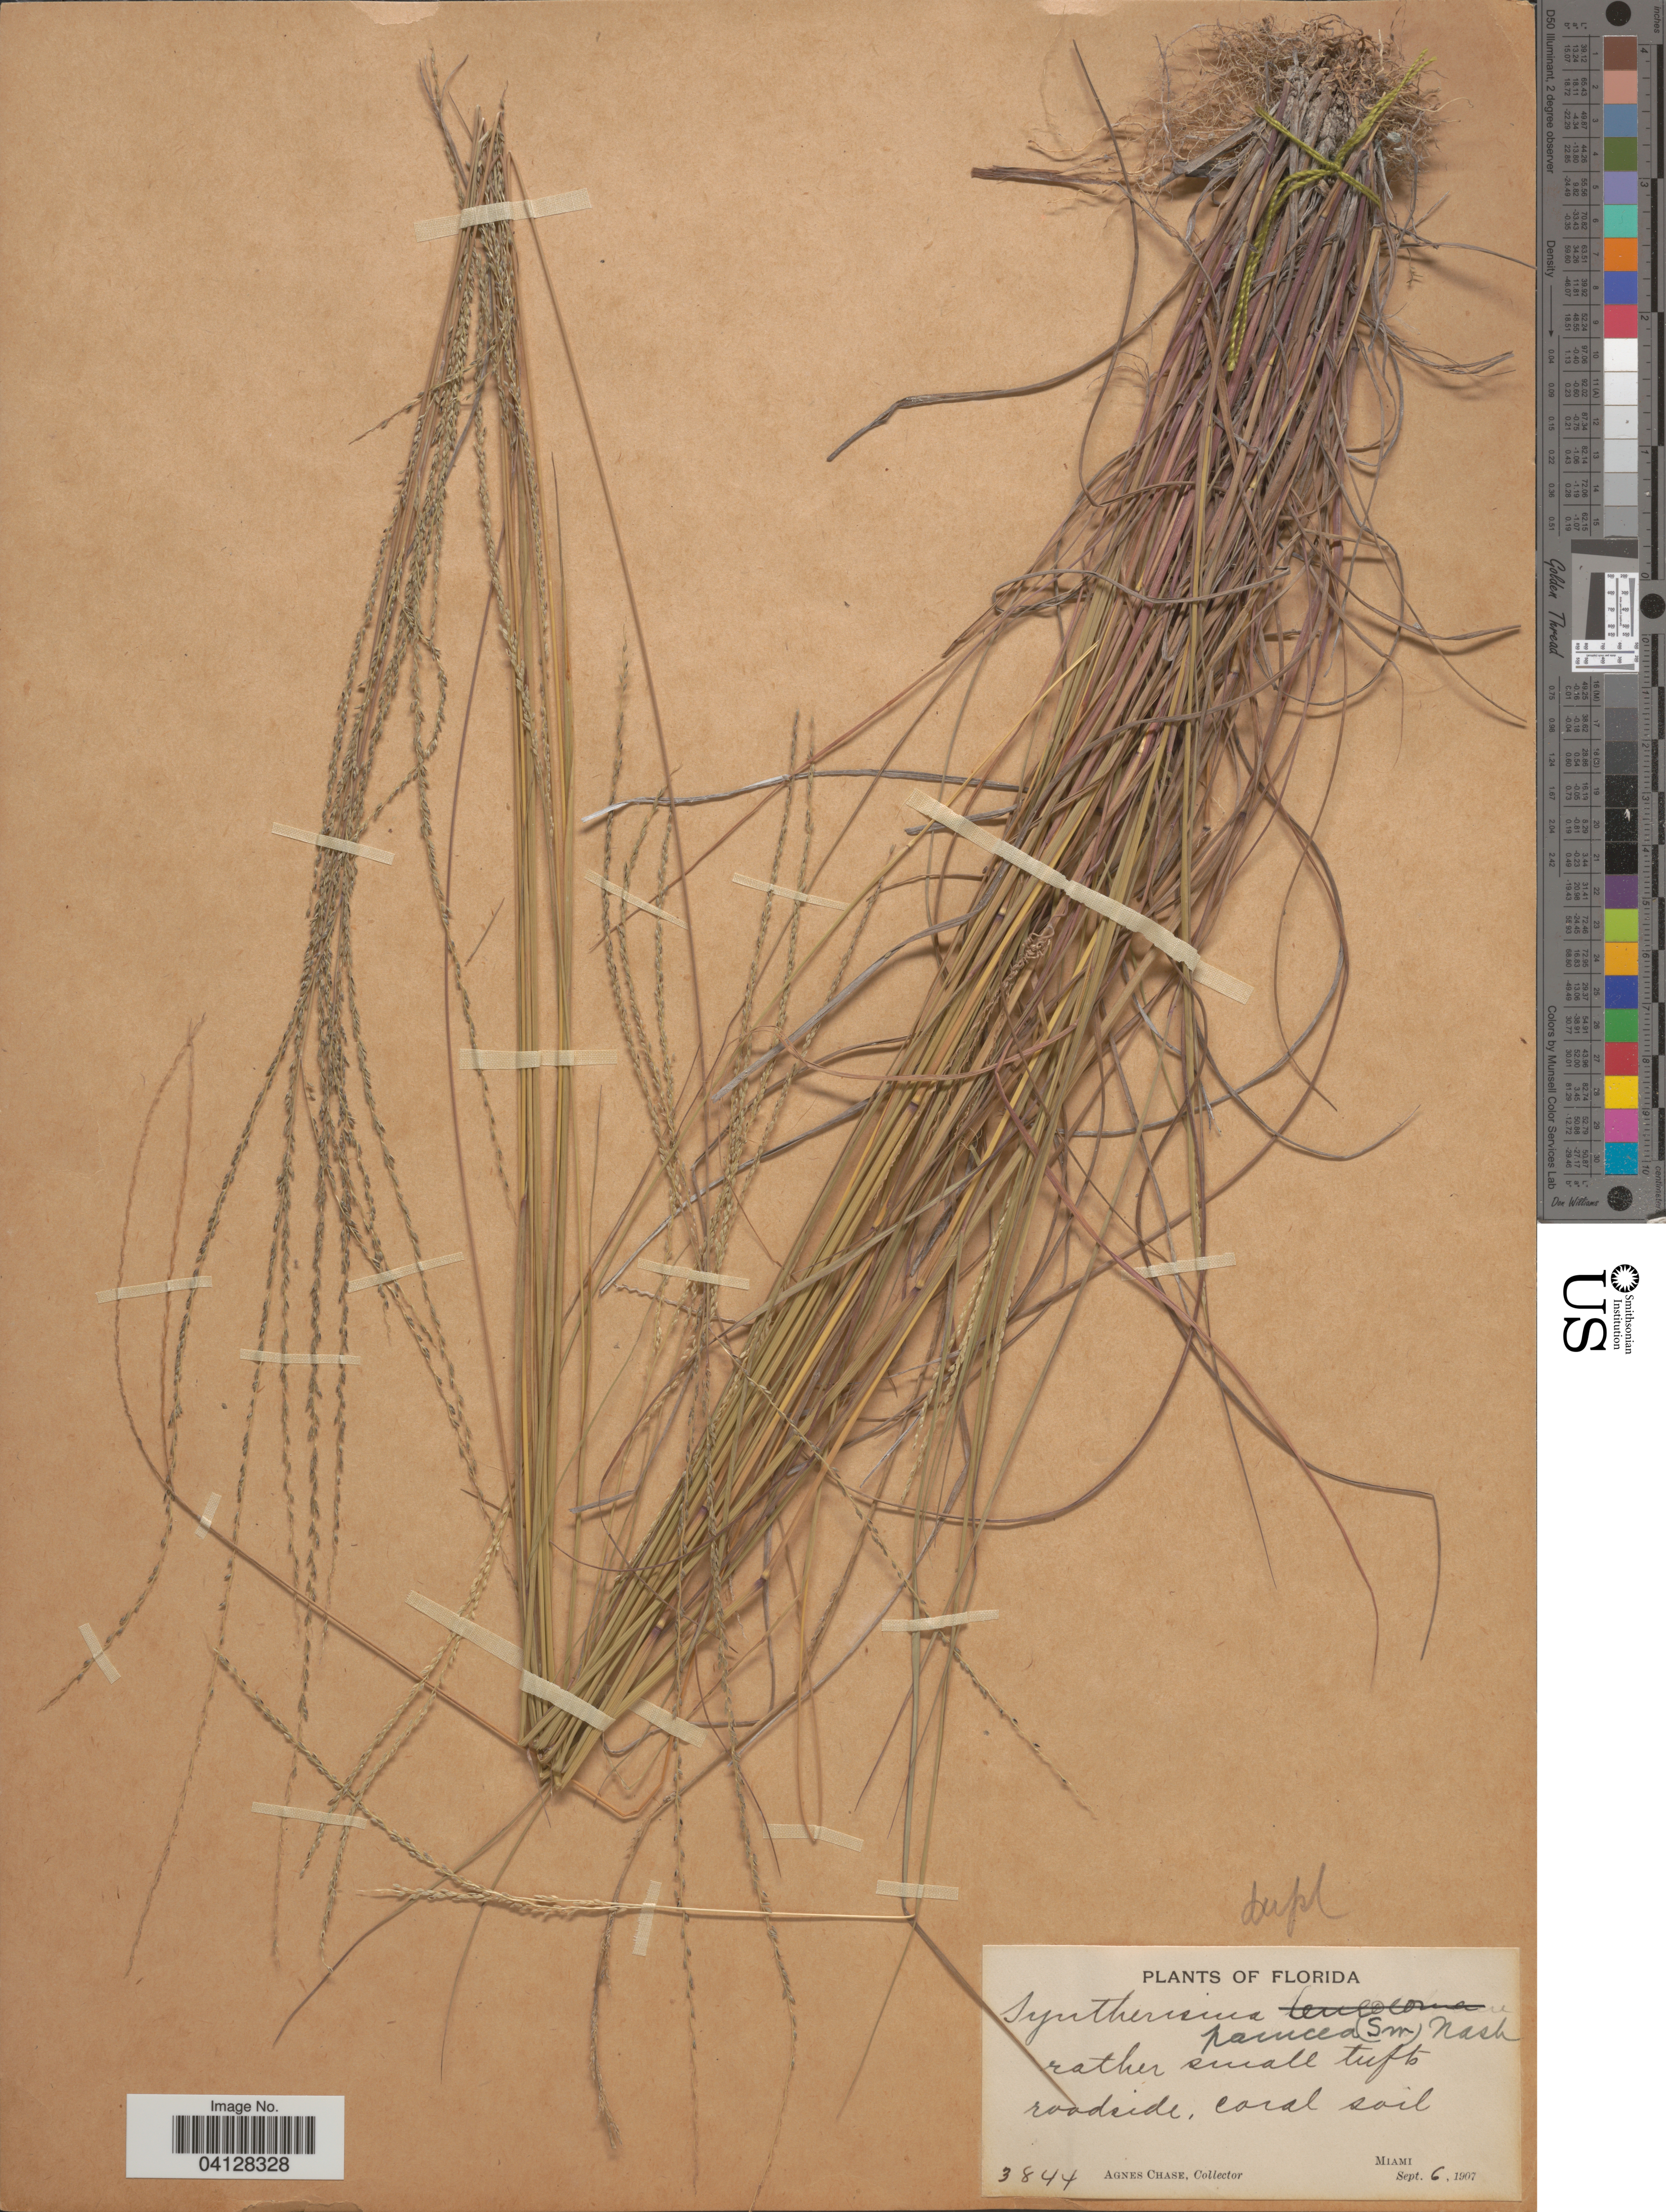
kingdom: Plantae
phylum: Tracheophyta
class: Liliopsida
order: Poales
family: Poaceae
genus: Syntherisma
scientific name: Syntherisma paniceum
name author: (Sw.) Nash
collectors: A. Chase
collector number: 3844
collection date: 1907-09-06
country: United States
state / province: Florida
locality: Miami.